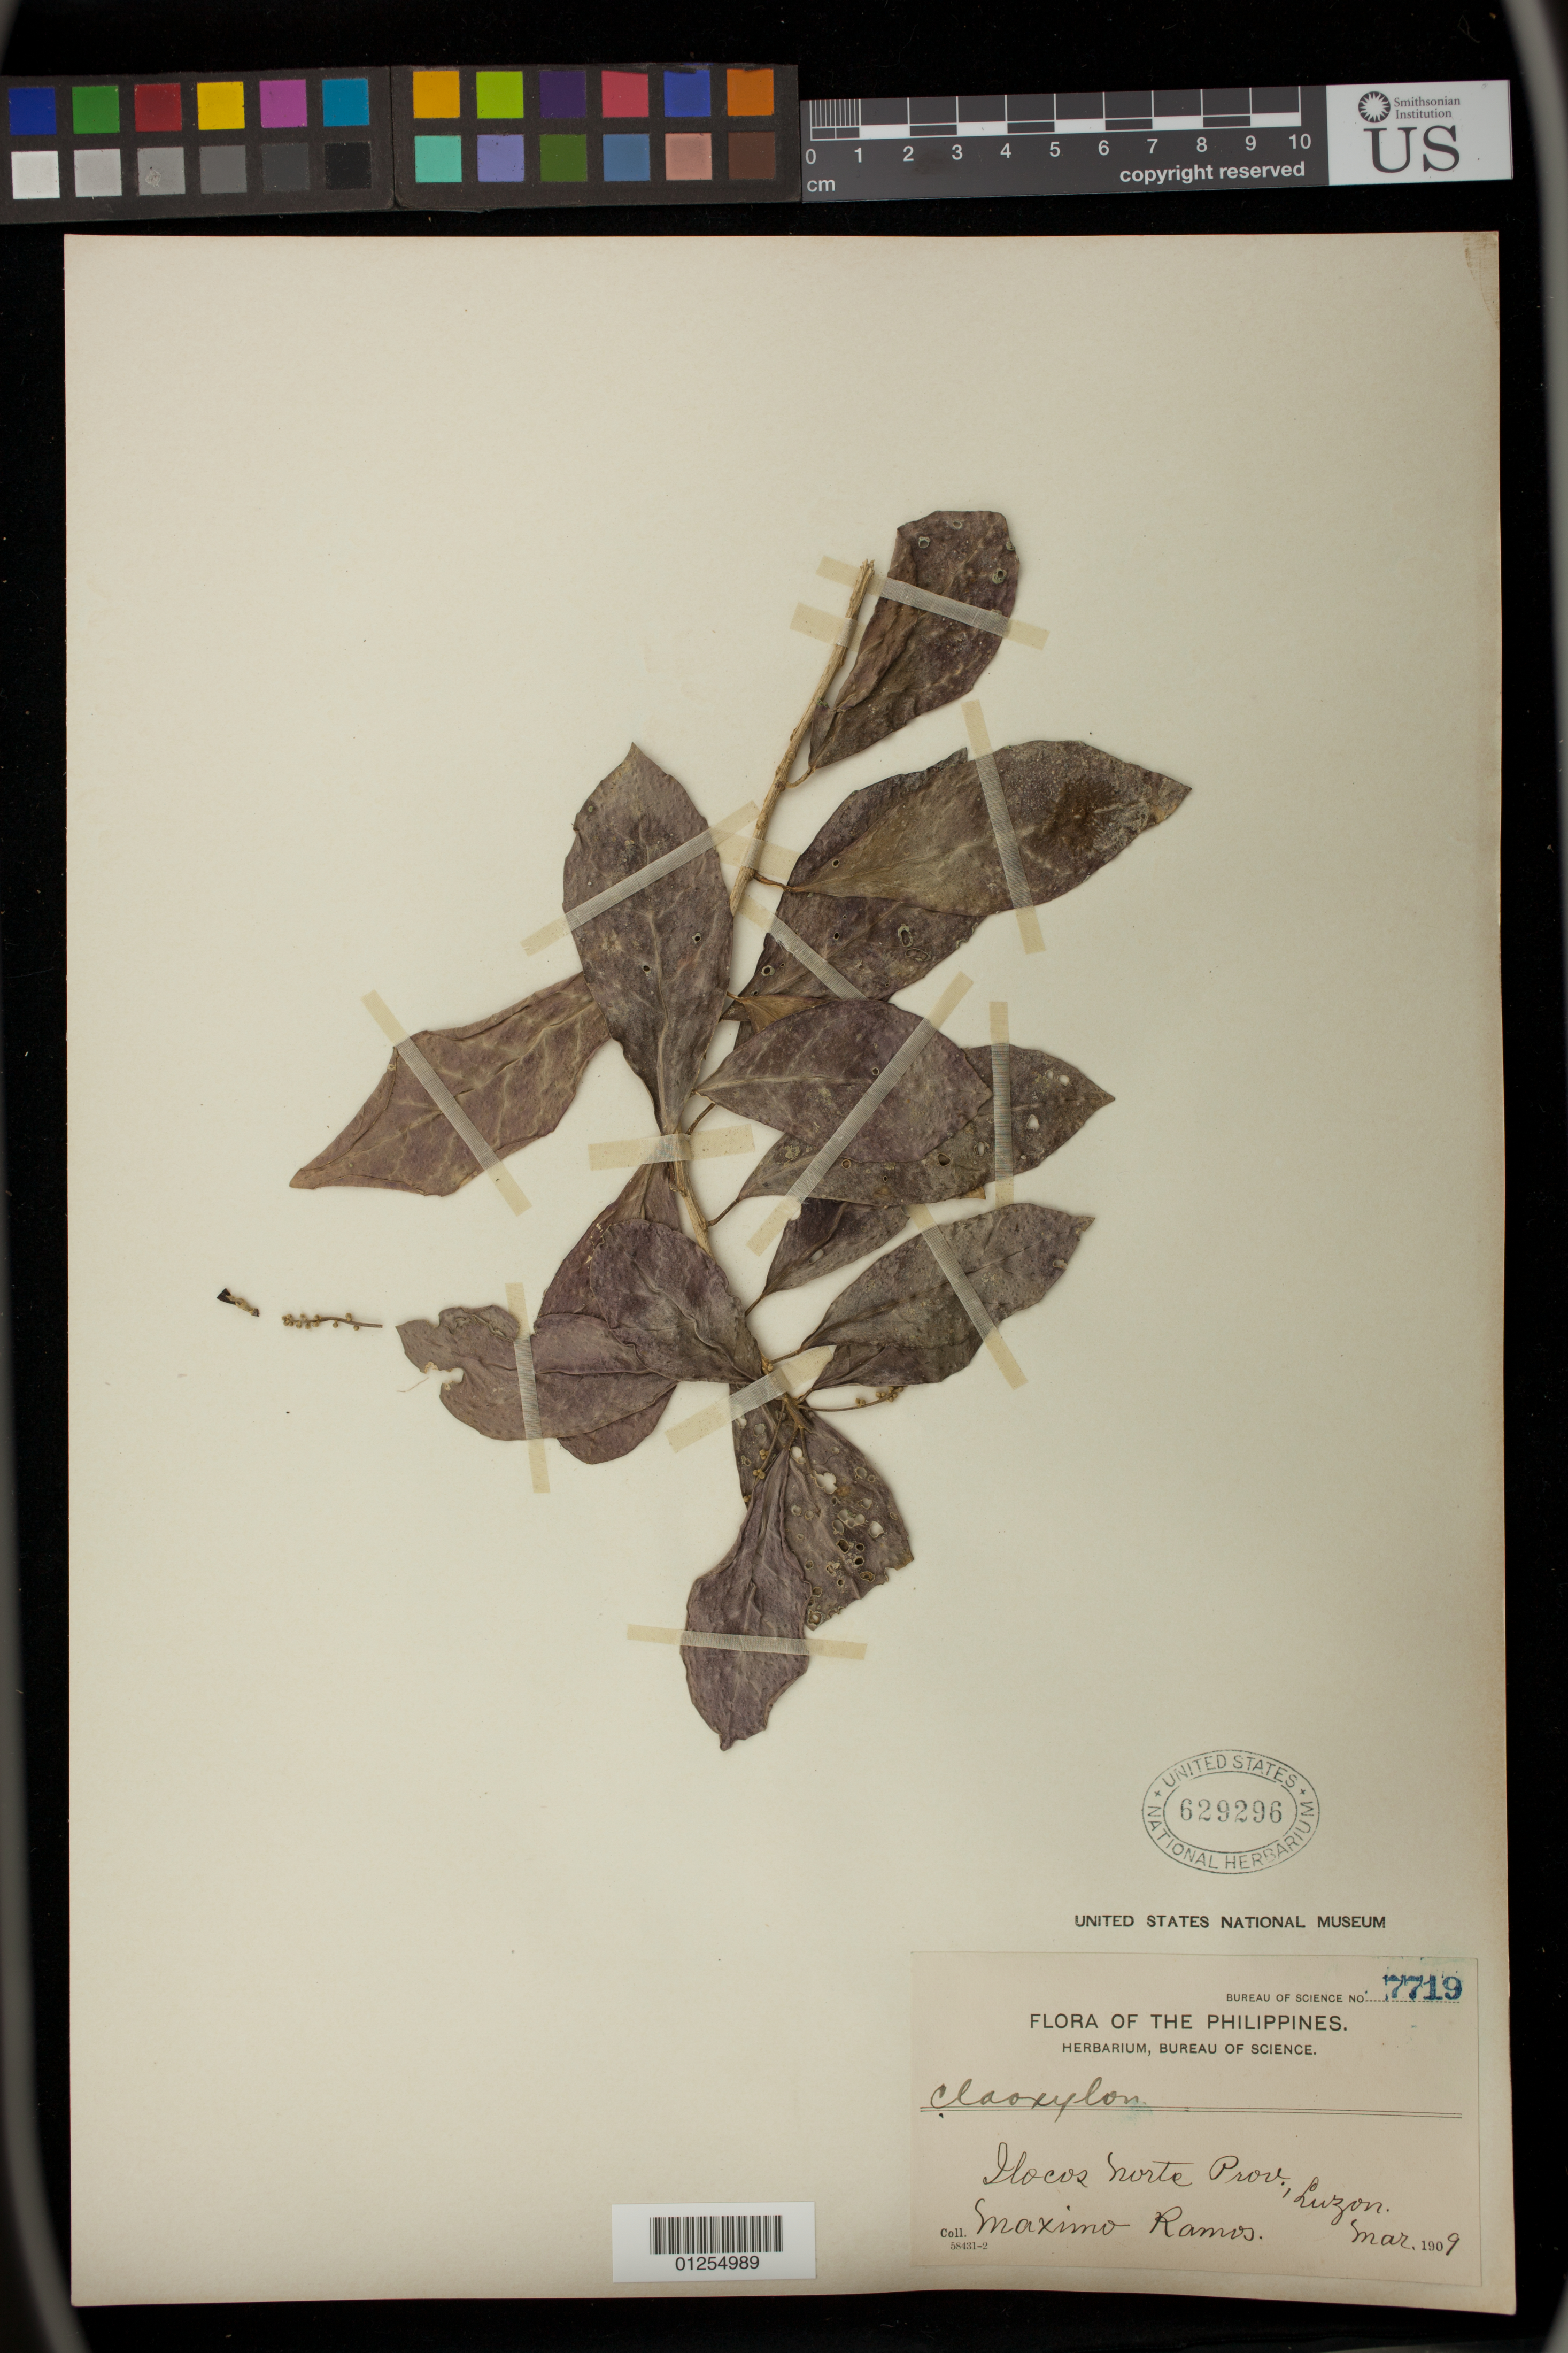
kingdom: Plantae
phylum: Tracheophyta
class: Magnoliopsida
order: Malpighiales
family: Euphorbiaceae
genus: Claoxylon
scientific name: Claoxylon sp.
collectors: M. Ramos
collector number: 58431-2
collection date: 1909-03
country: Philippines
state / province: Ilocos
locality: Luzon, Ilocos Norte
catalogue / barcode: US 629296